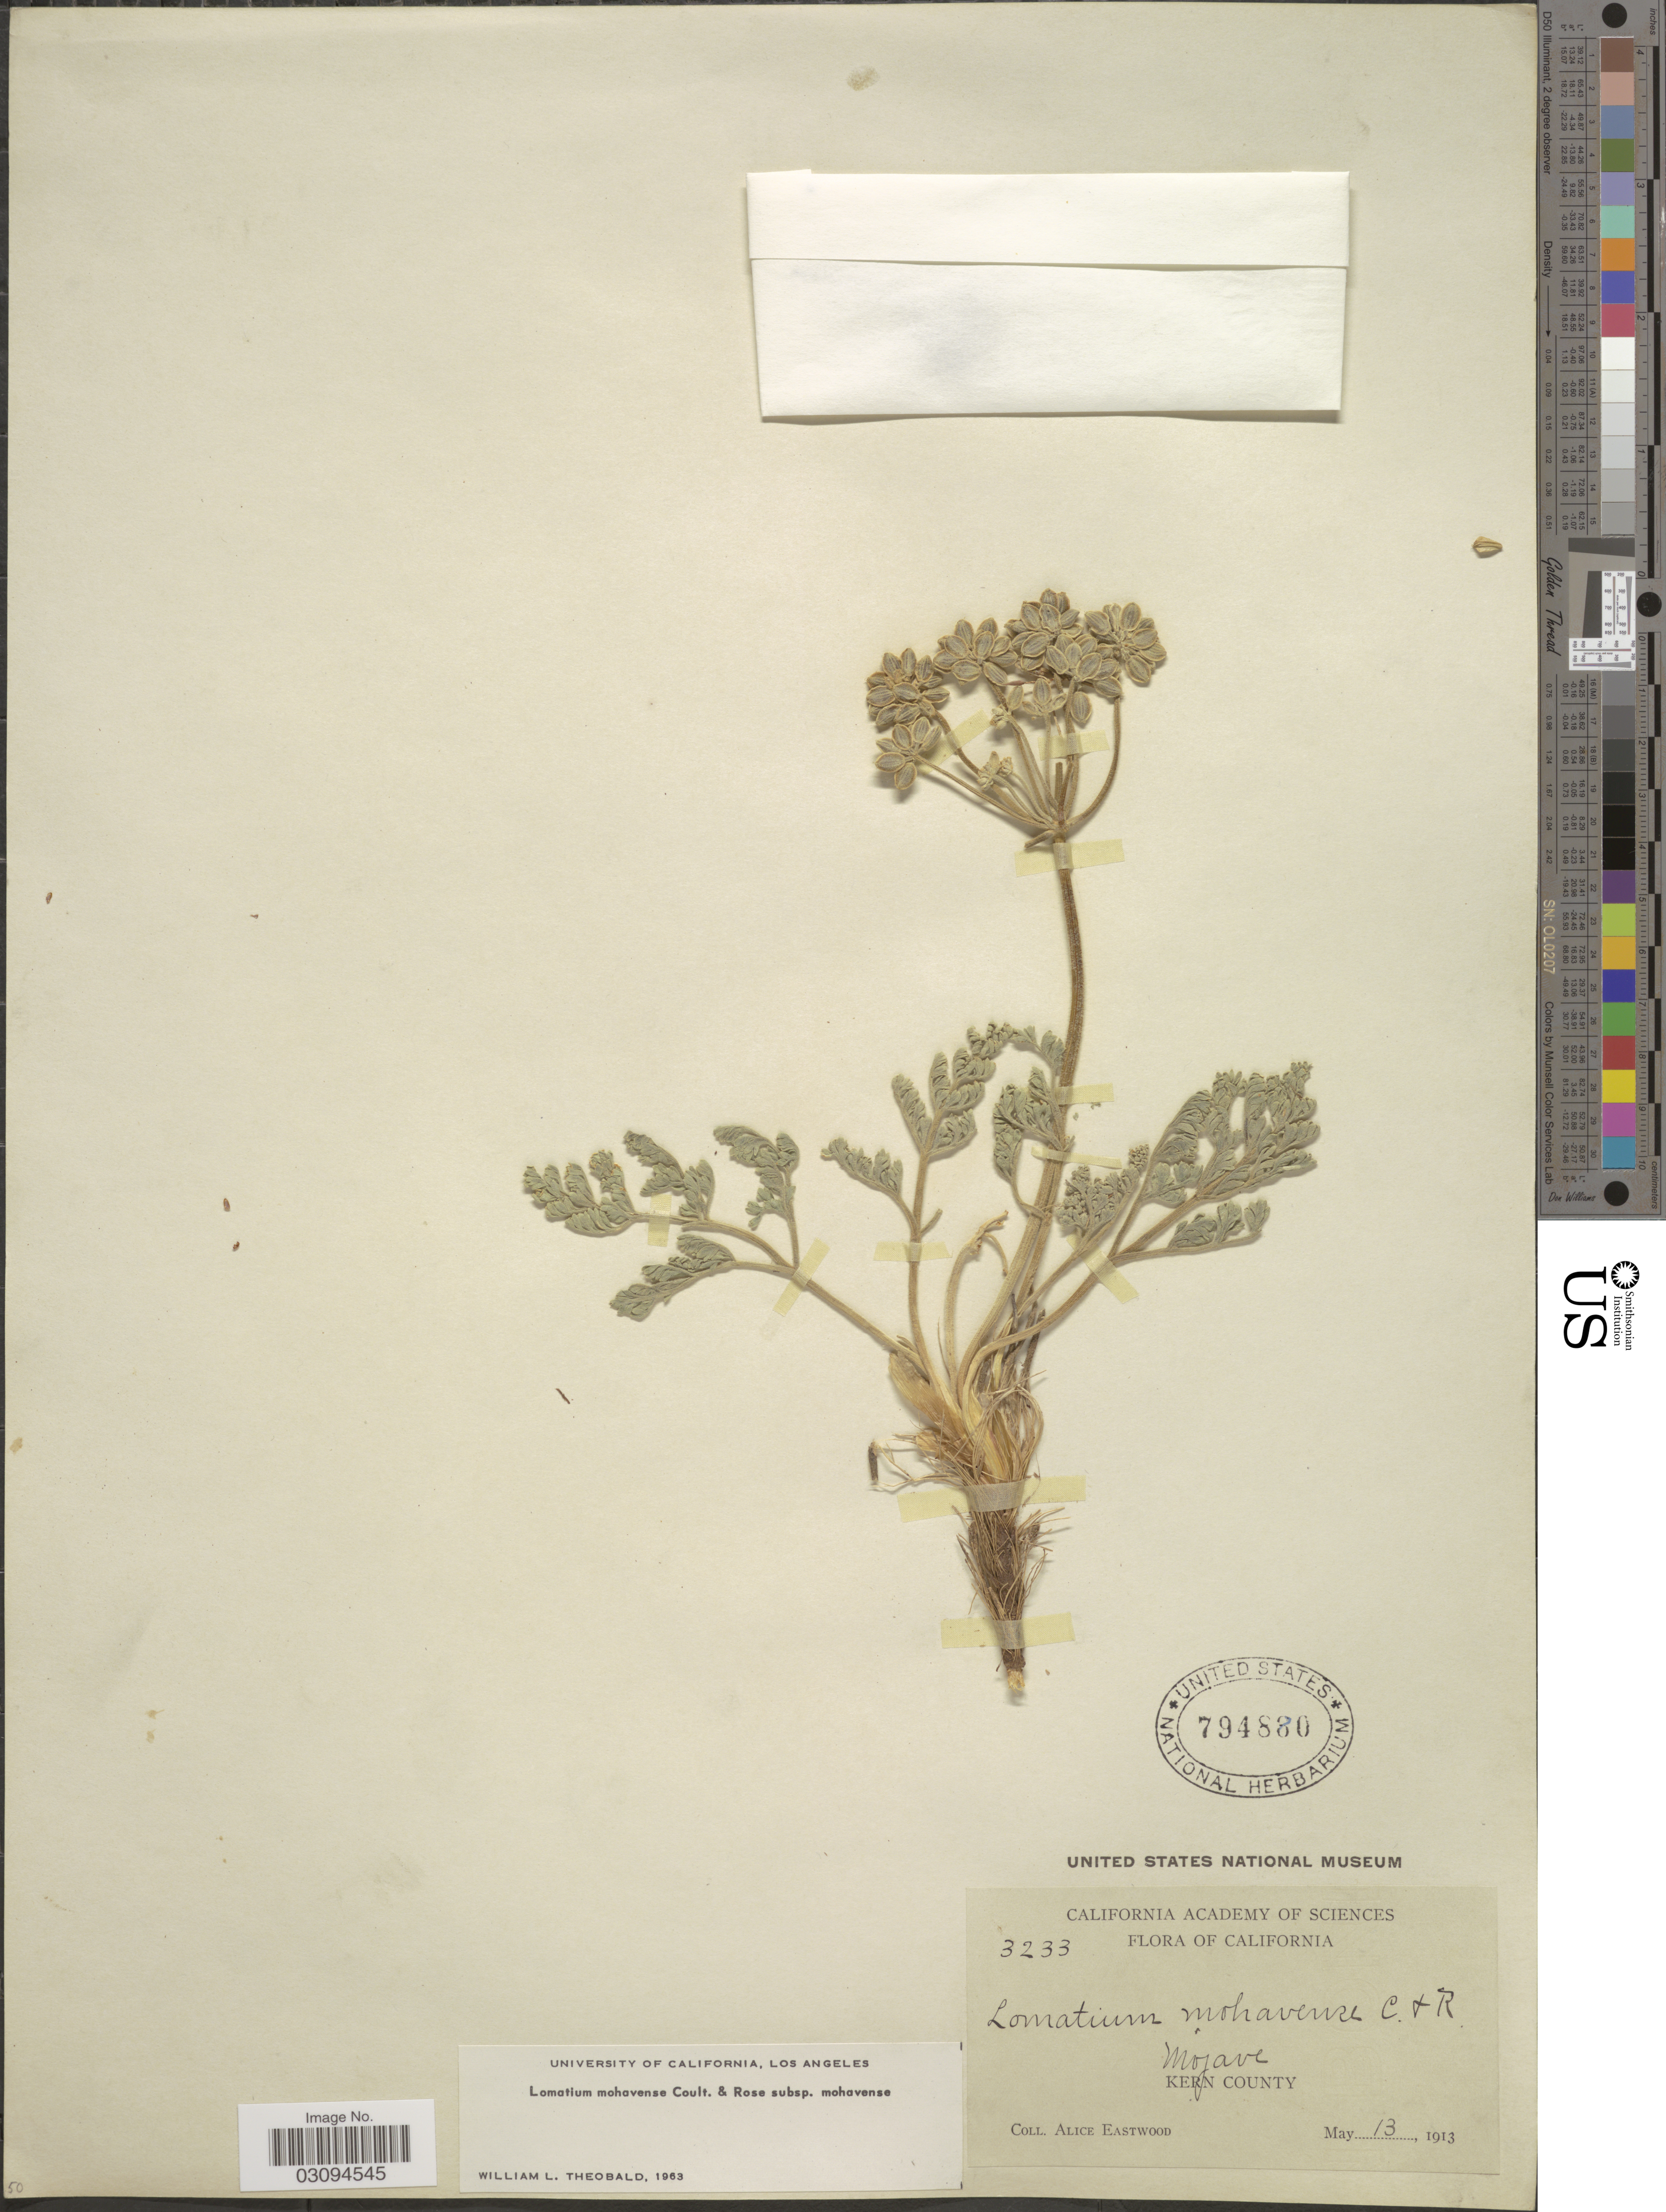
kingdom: Plantae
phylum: Tracheophyta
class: Magnoliopsida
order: Apiales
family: Apiaceae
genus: Lomatium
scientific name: Lomatium mohavense subsp. mohavense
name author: (J.M. Coult. & Rose) J.M. Coult. & Rose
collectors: A. Eastwood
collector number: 3233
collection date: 1913-05-13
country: United States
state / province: California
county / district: Kern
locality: Mojave. Kern County.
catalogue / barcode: US 794880